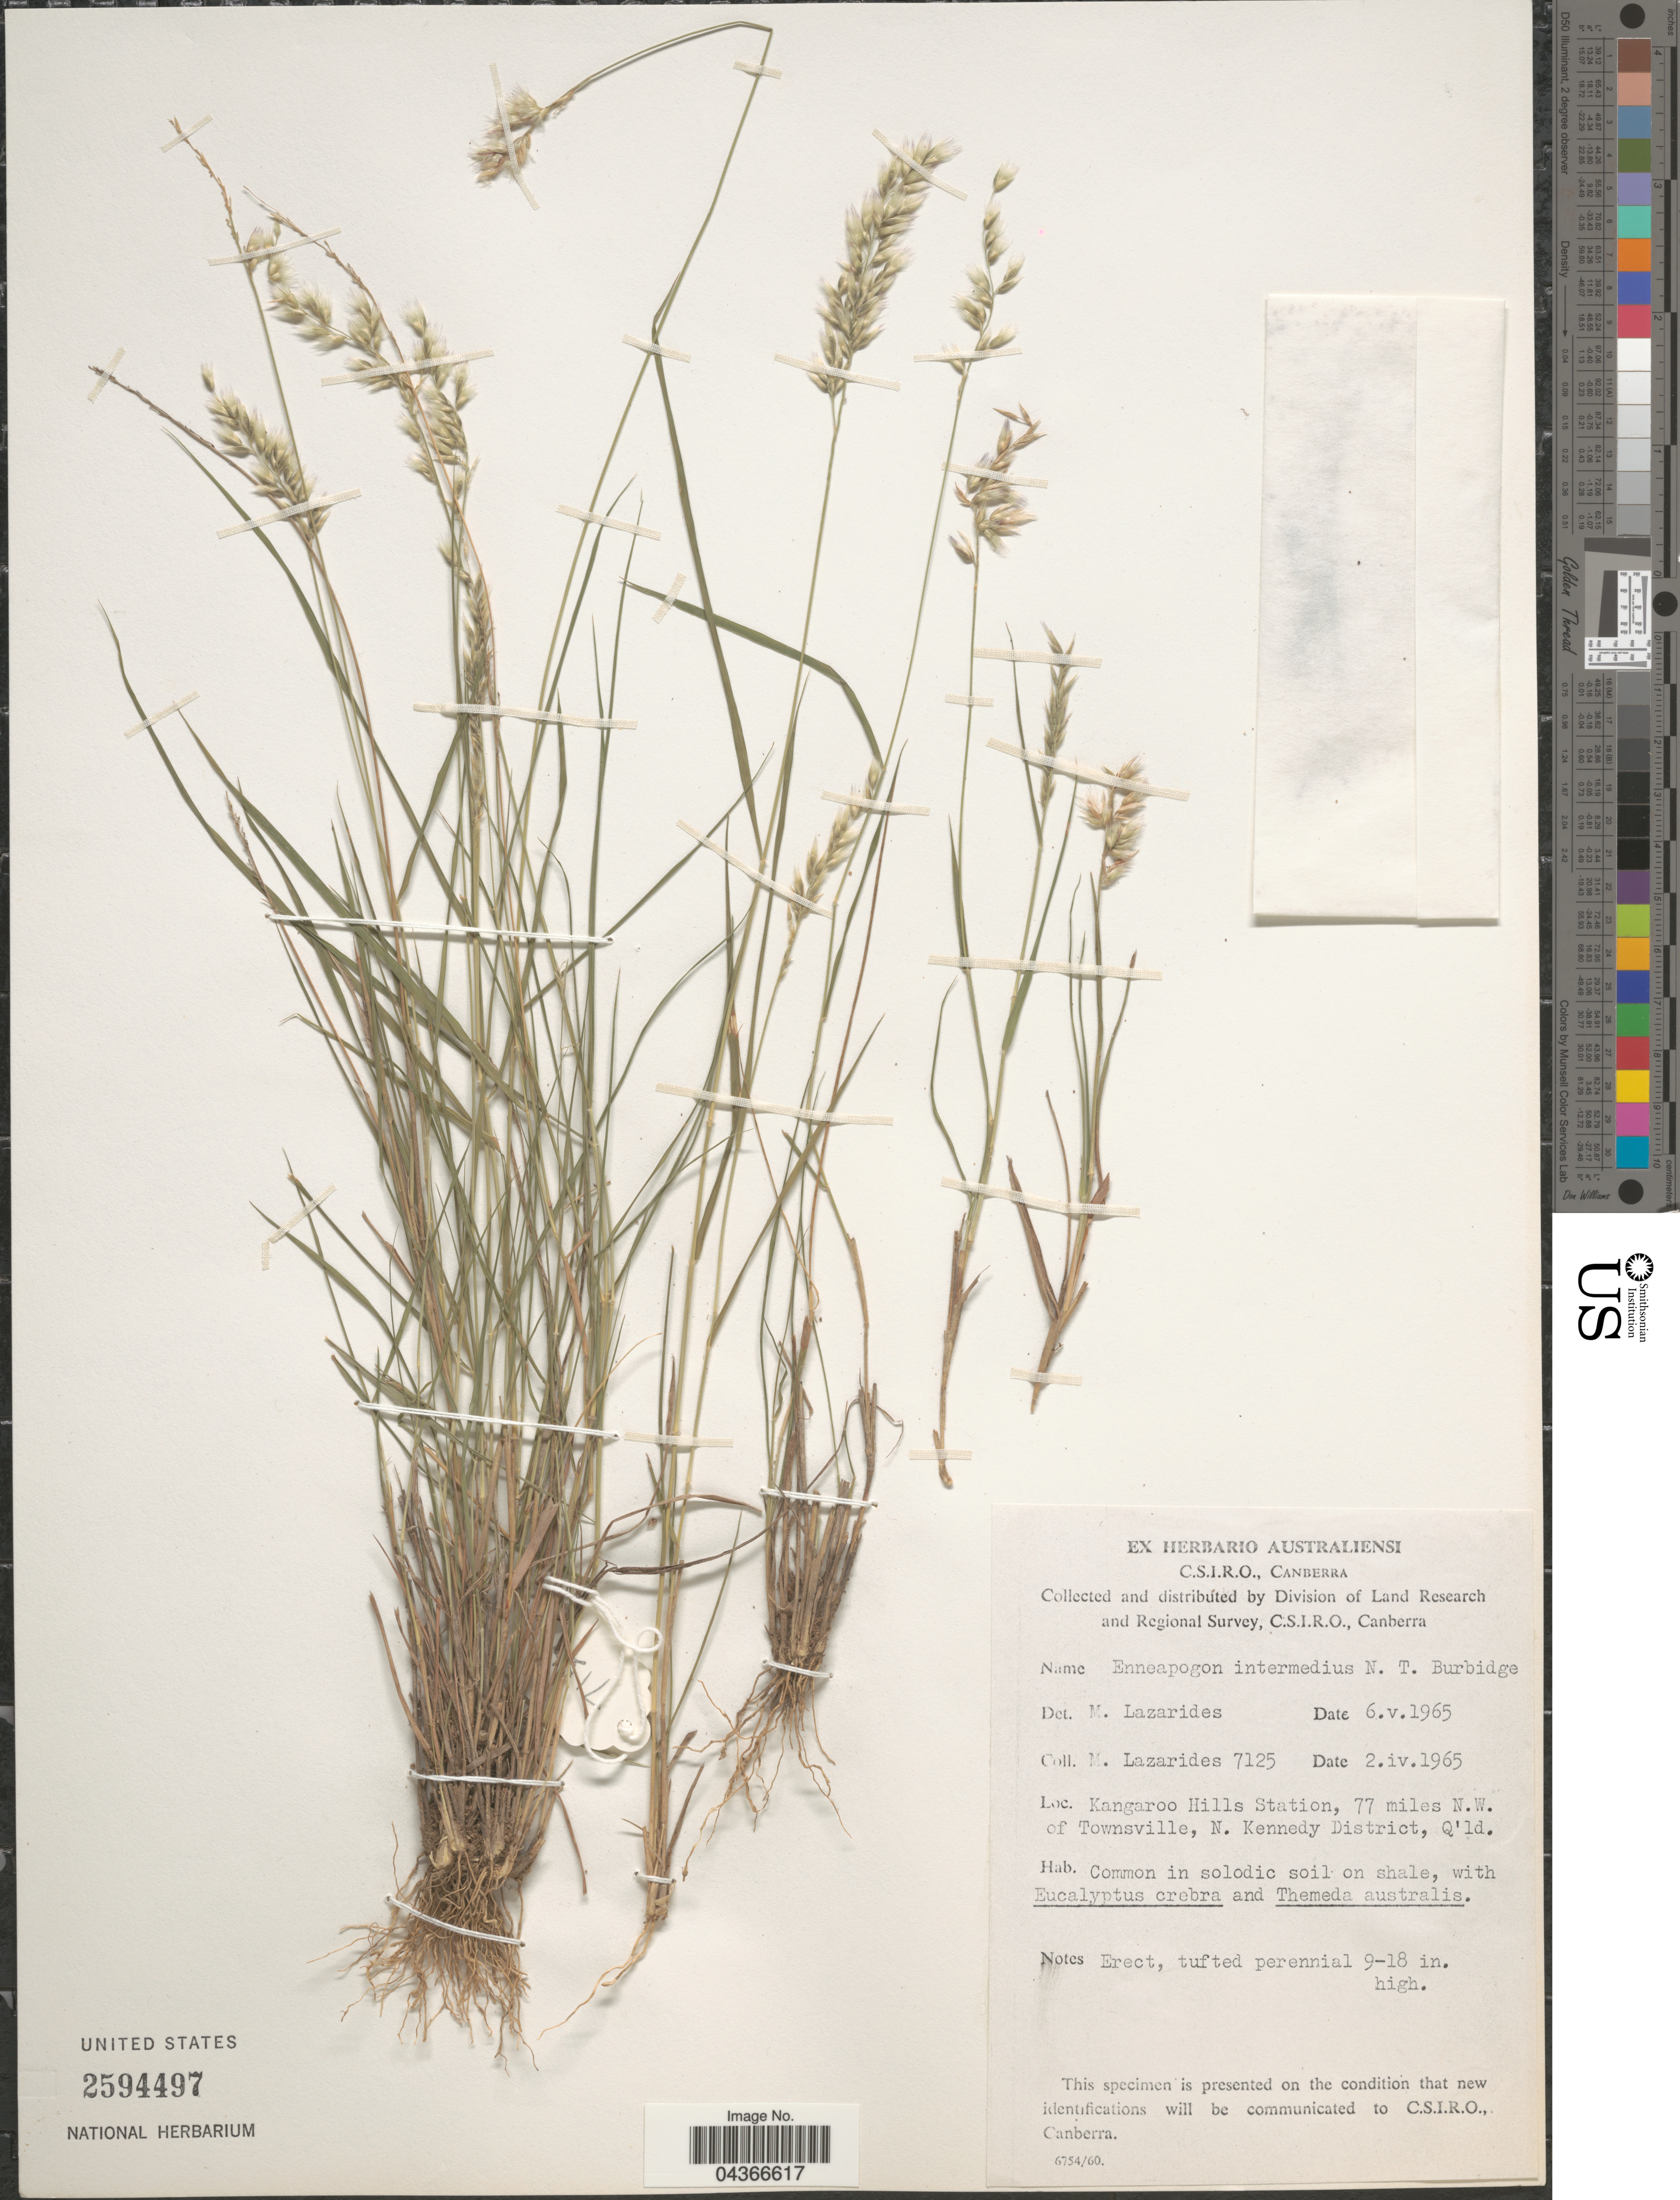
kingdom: Plantae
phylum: Tracheophyta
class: Liliopsida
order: Poales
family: Poaceae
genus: Enneapogon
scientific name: Enneapogon intermedius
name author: N.T. Burb.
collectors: M. Lazarides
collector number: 7125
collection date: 1965-04-02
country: Australia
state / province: Queensland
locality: Division of Land Research and Regional Survey. Kangaroo Hills Station, 77 miles N.W. of Townsville, N. Kennedy District.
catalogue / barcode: US 2594497